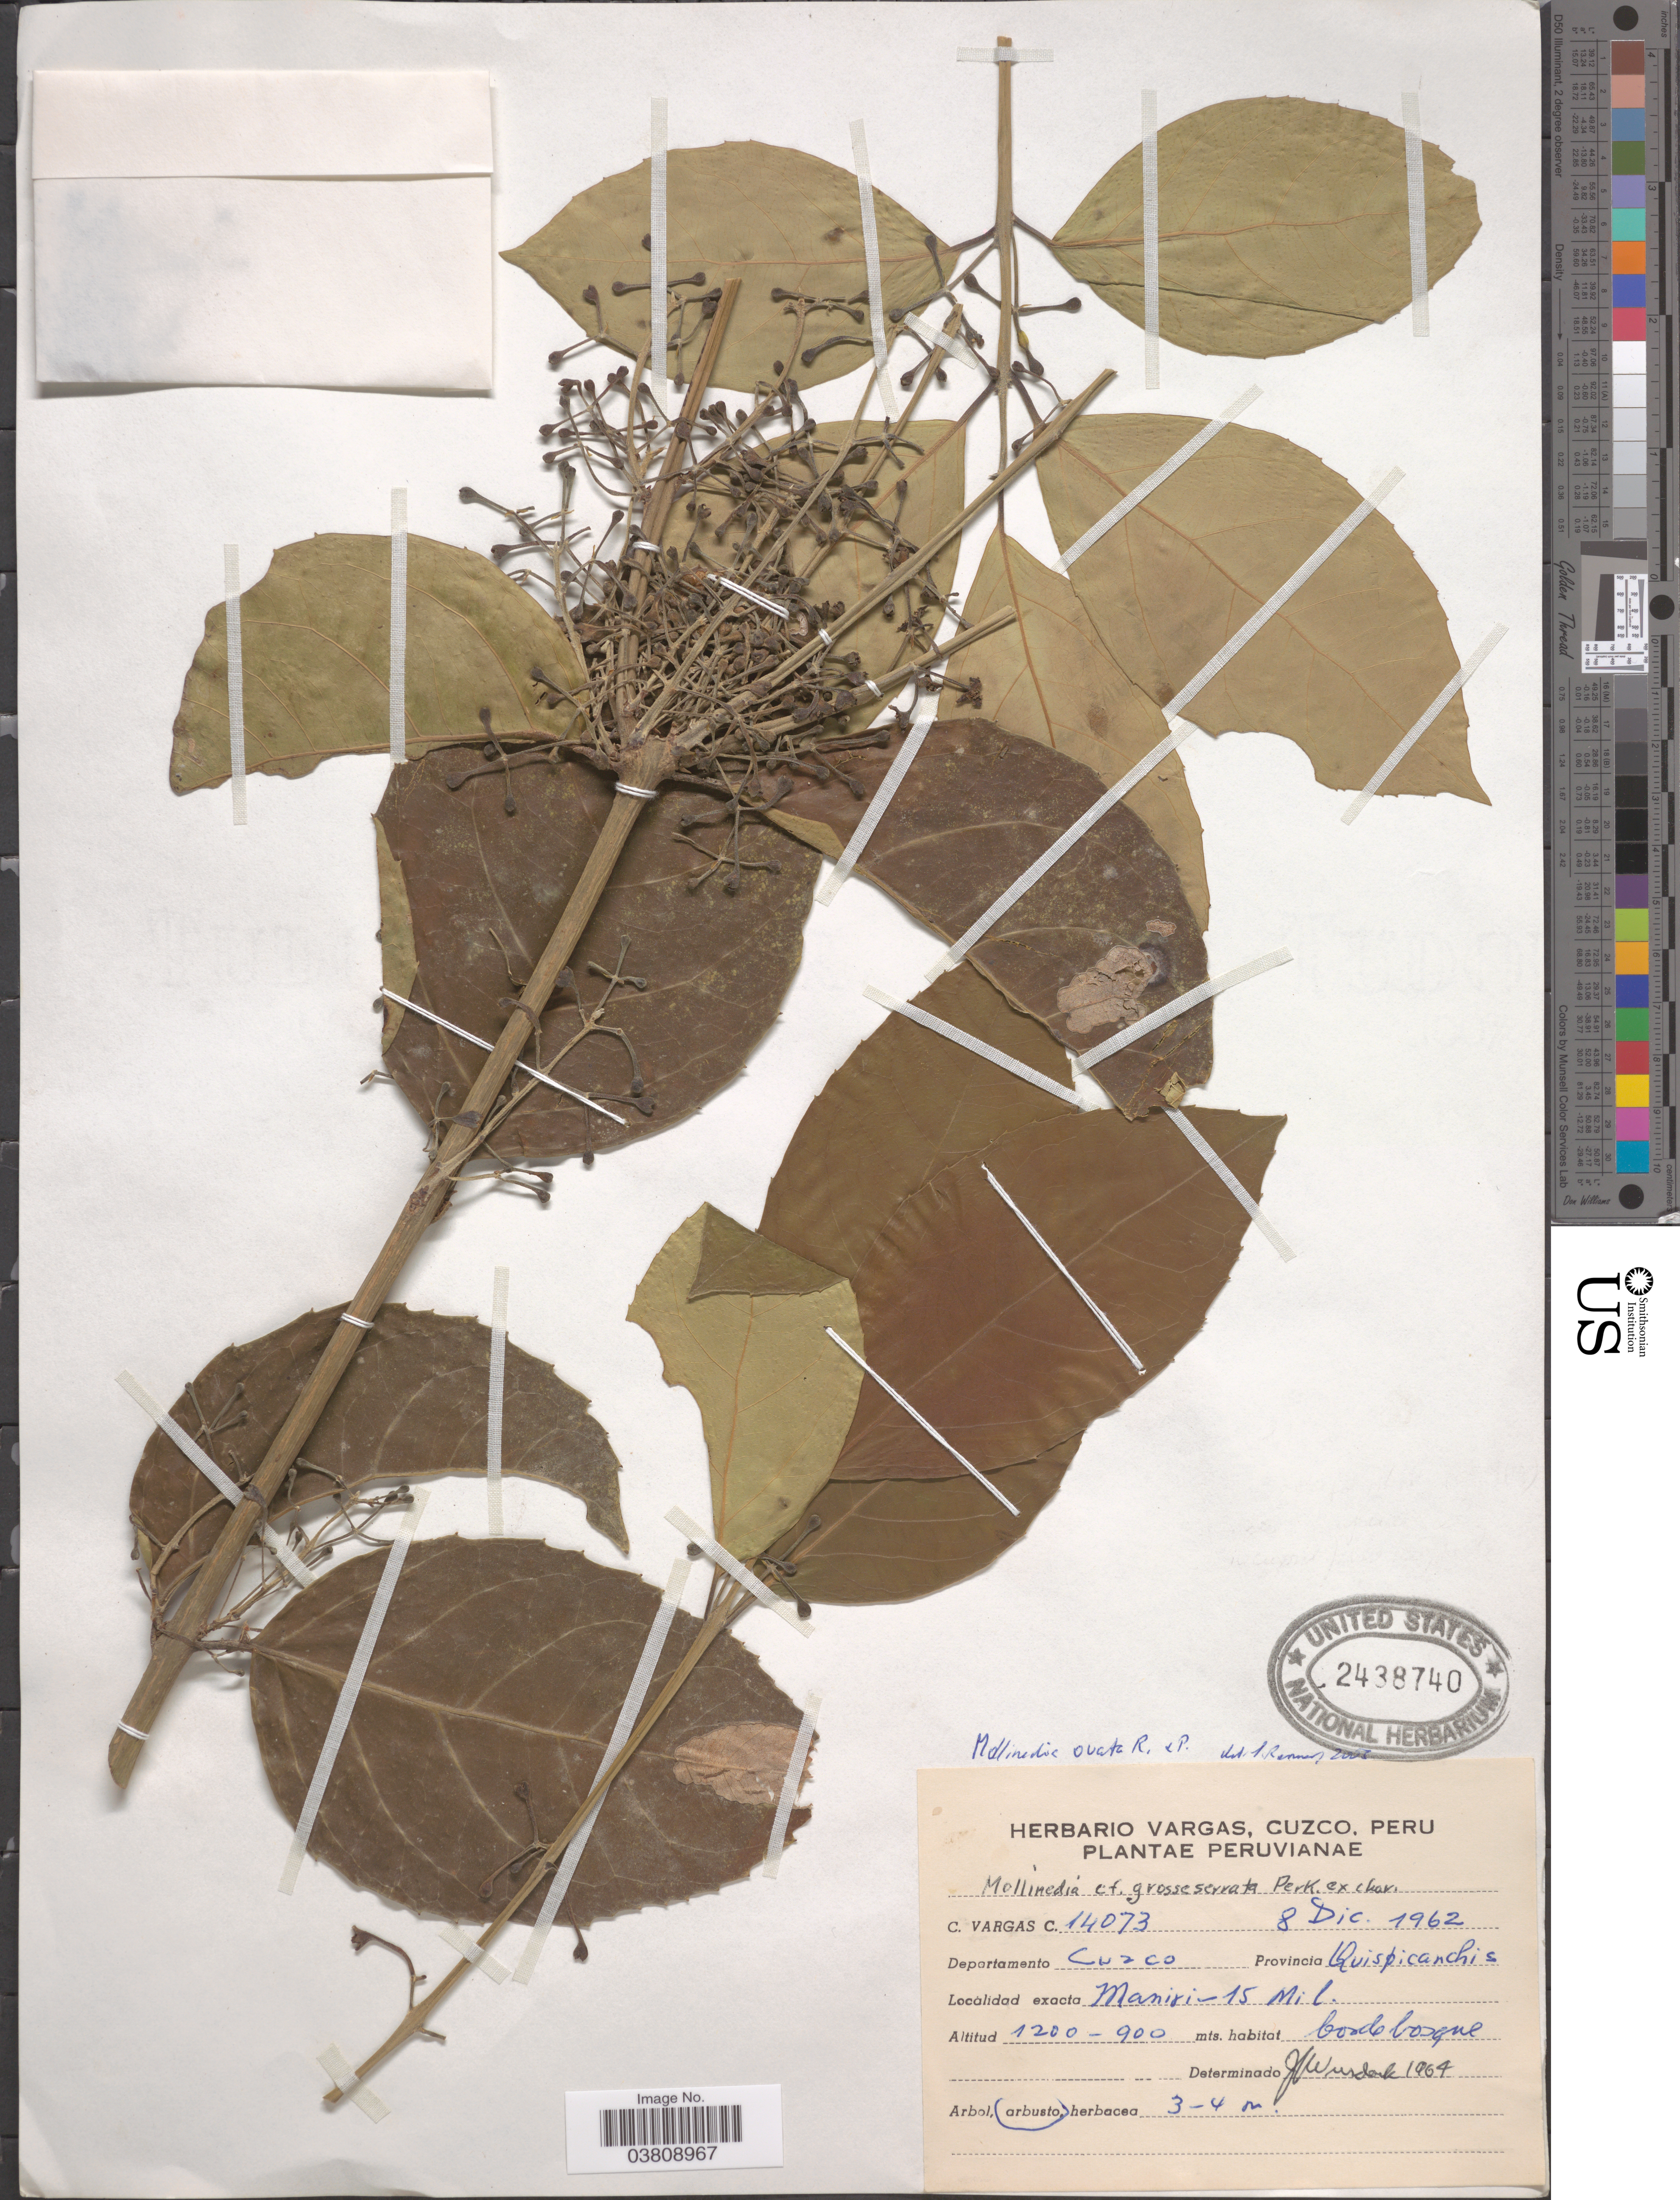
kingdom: Plantae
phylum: Tracheophyta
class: Magnoliopsida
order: Laurales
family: Monimiaceae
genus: Mollinedia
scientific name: Mollinedia ovata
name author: Ruiz & Pav.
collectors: C. Vargas Calderón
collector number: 14073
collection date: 1962-12-08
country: Peru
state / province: Cusco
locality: Departamento Cuzco. Provincia Quispicanchis. Maniri- 15 mil.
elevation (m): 900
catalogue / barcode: US 2438740